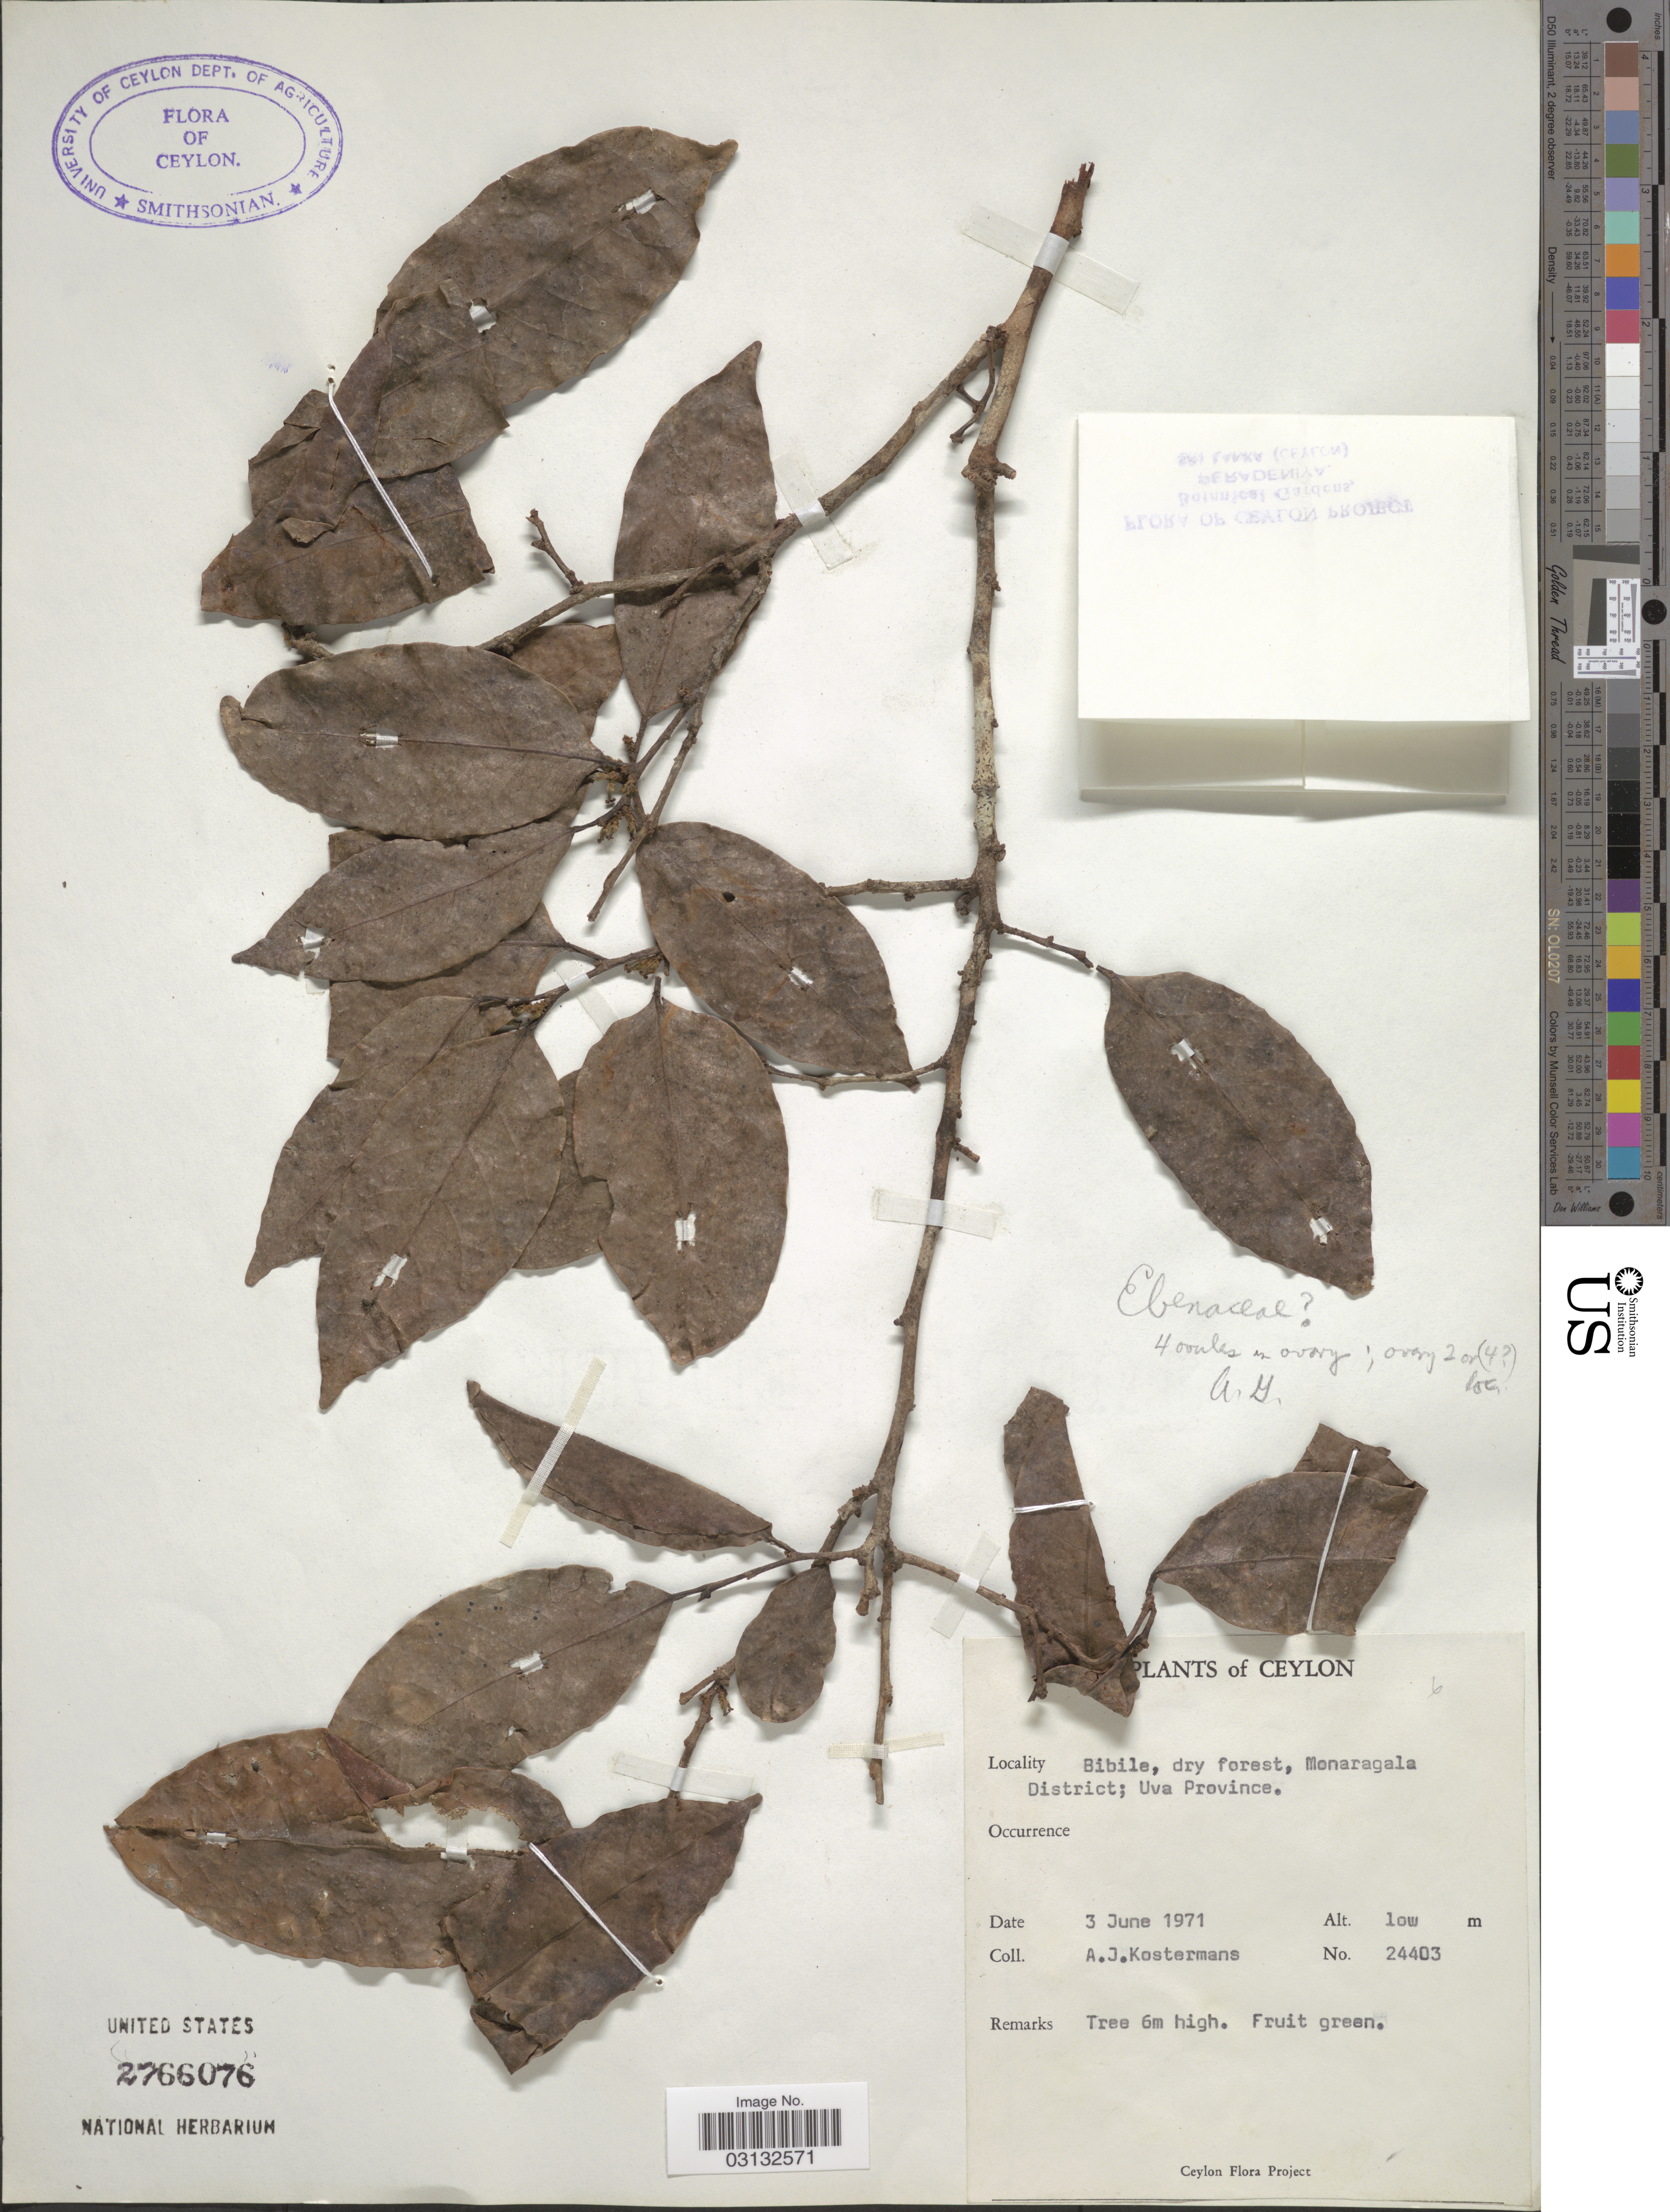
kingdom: Plantae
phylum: Tracheophyta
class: Magnoliopsida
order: Ericales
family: Ebenaceae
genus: Diospyros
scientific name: Diospyros sp.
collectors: A. J. G. Kostermans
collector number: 24403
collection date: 1971-06-03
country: Sri Lanka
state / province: Uva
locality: Ceylon. Bibile, dry forest, Monaragala District.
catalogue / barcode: US 2766076